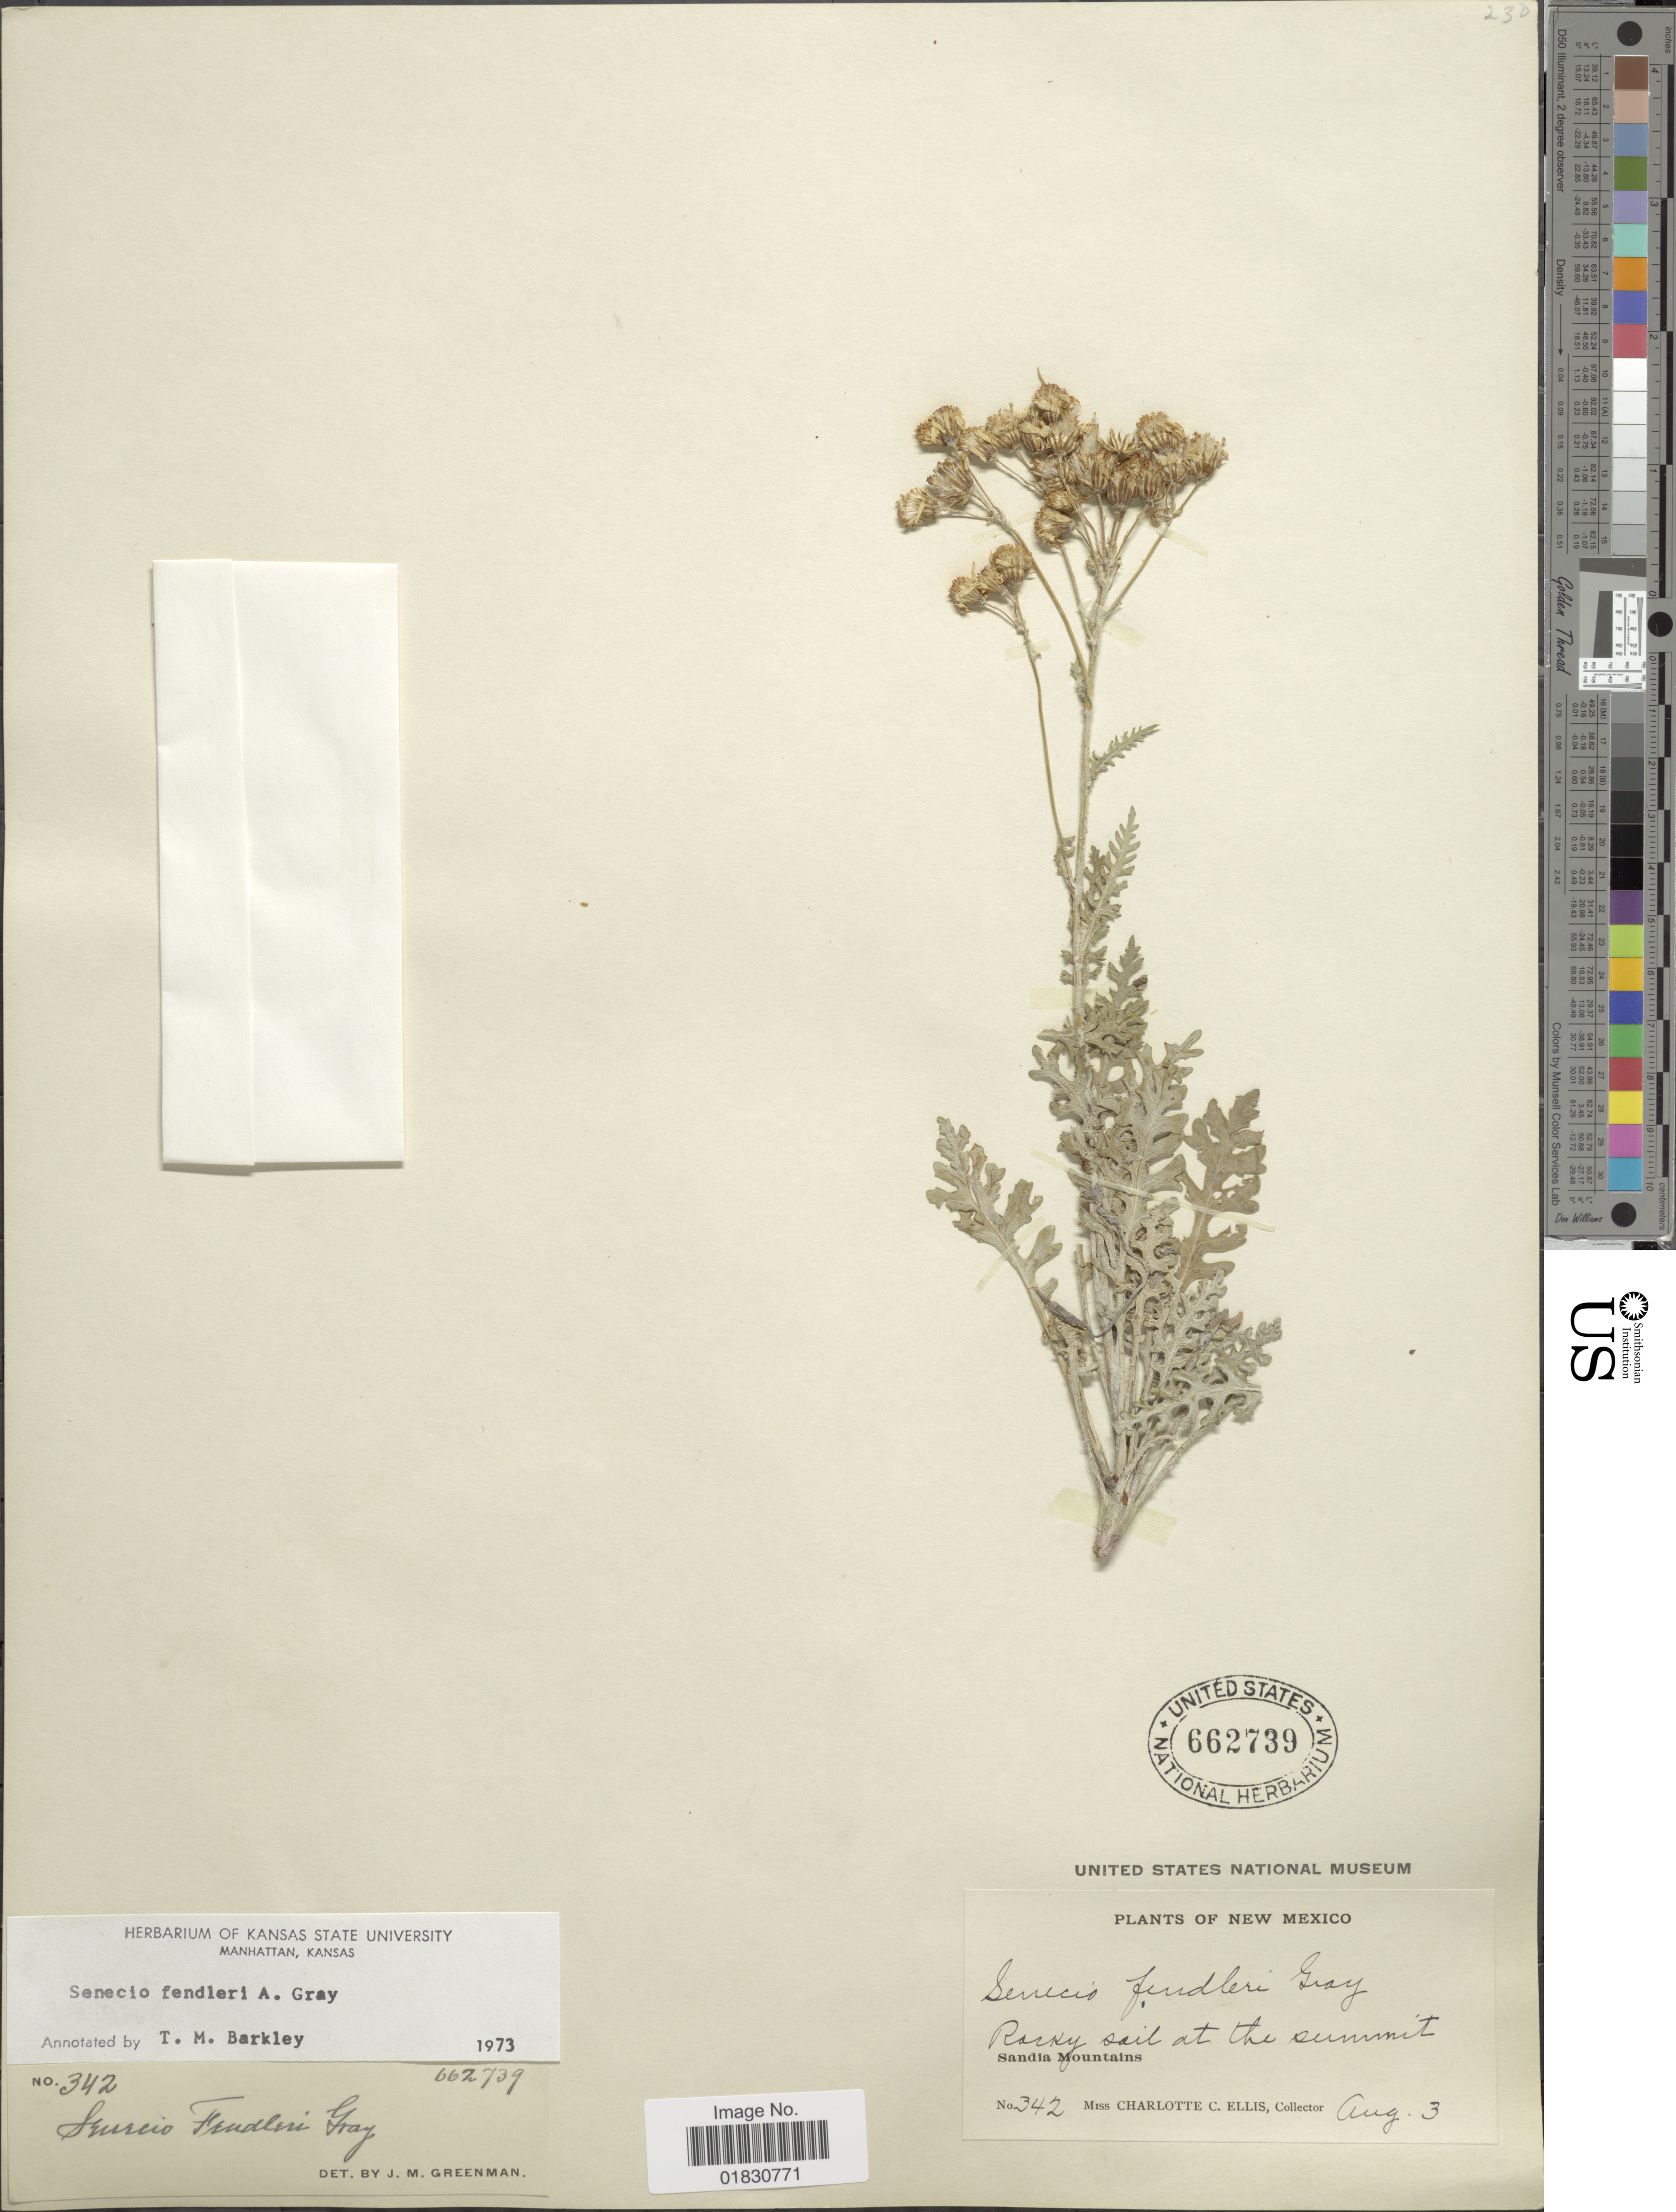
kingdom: Plantae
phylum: Tracheophyta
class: Magnoliopsida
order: Asterales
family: Asteraceae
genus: Packera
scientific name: Packera fendleri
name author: (A. Gray) W.A. Weber & Á. Löve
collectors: C. C. Ellis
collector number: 342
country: United States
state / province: New Mexico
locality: Rocky soil at the summit, Sandia Mountains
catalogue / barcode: US 662739